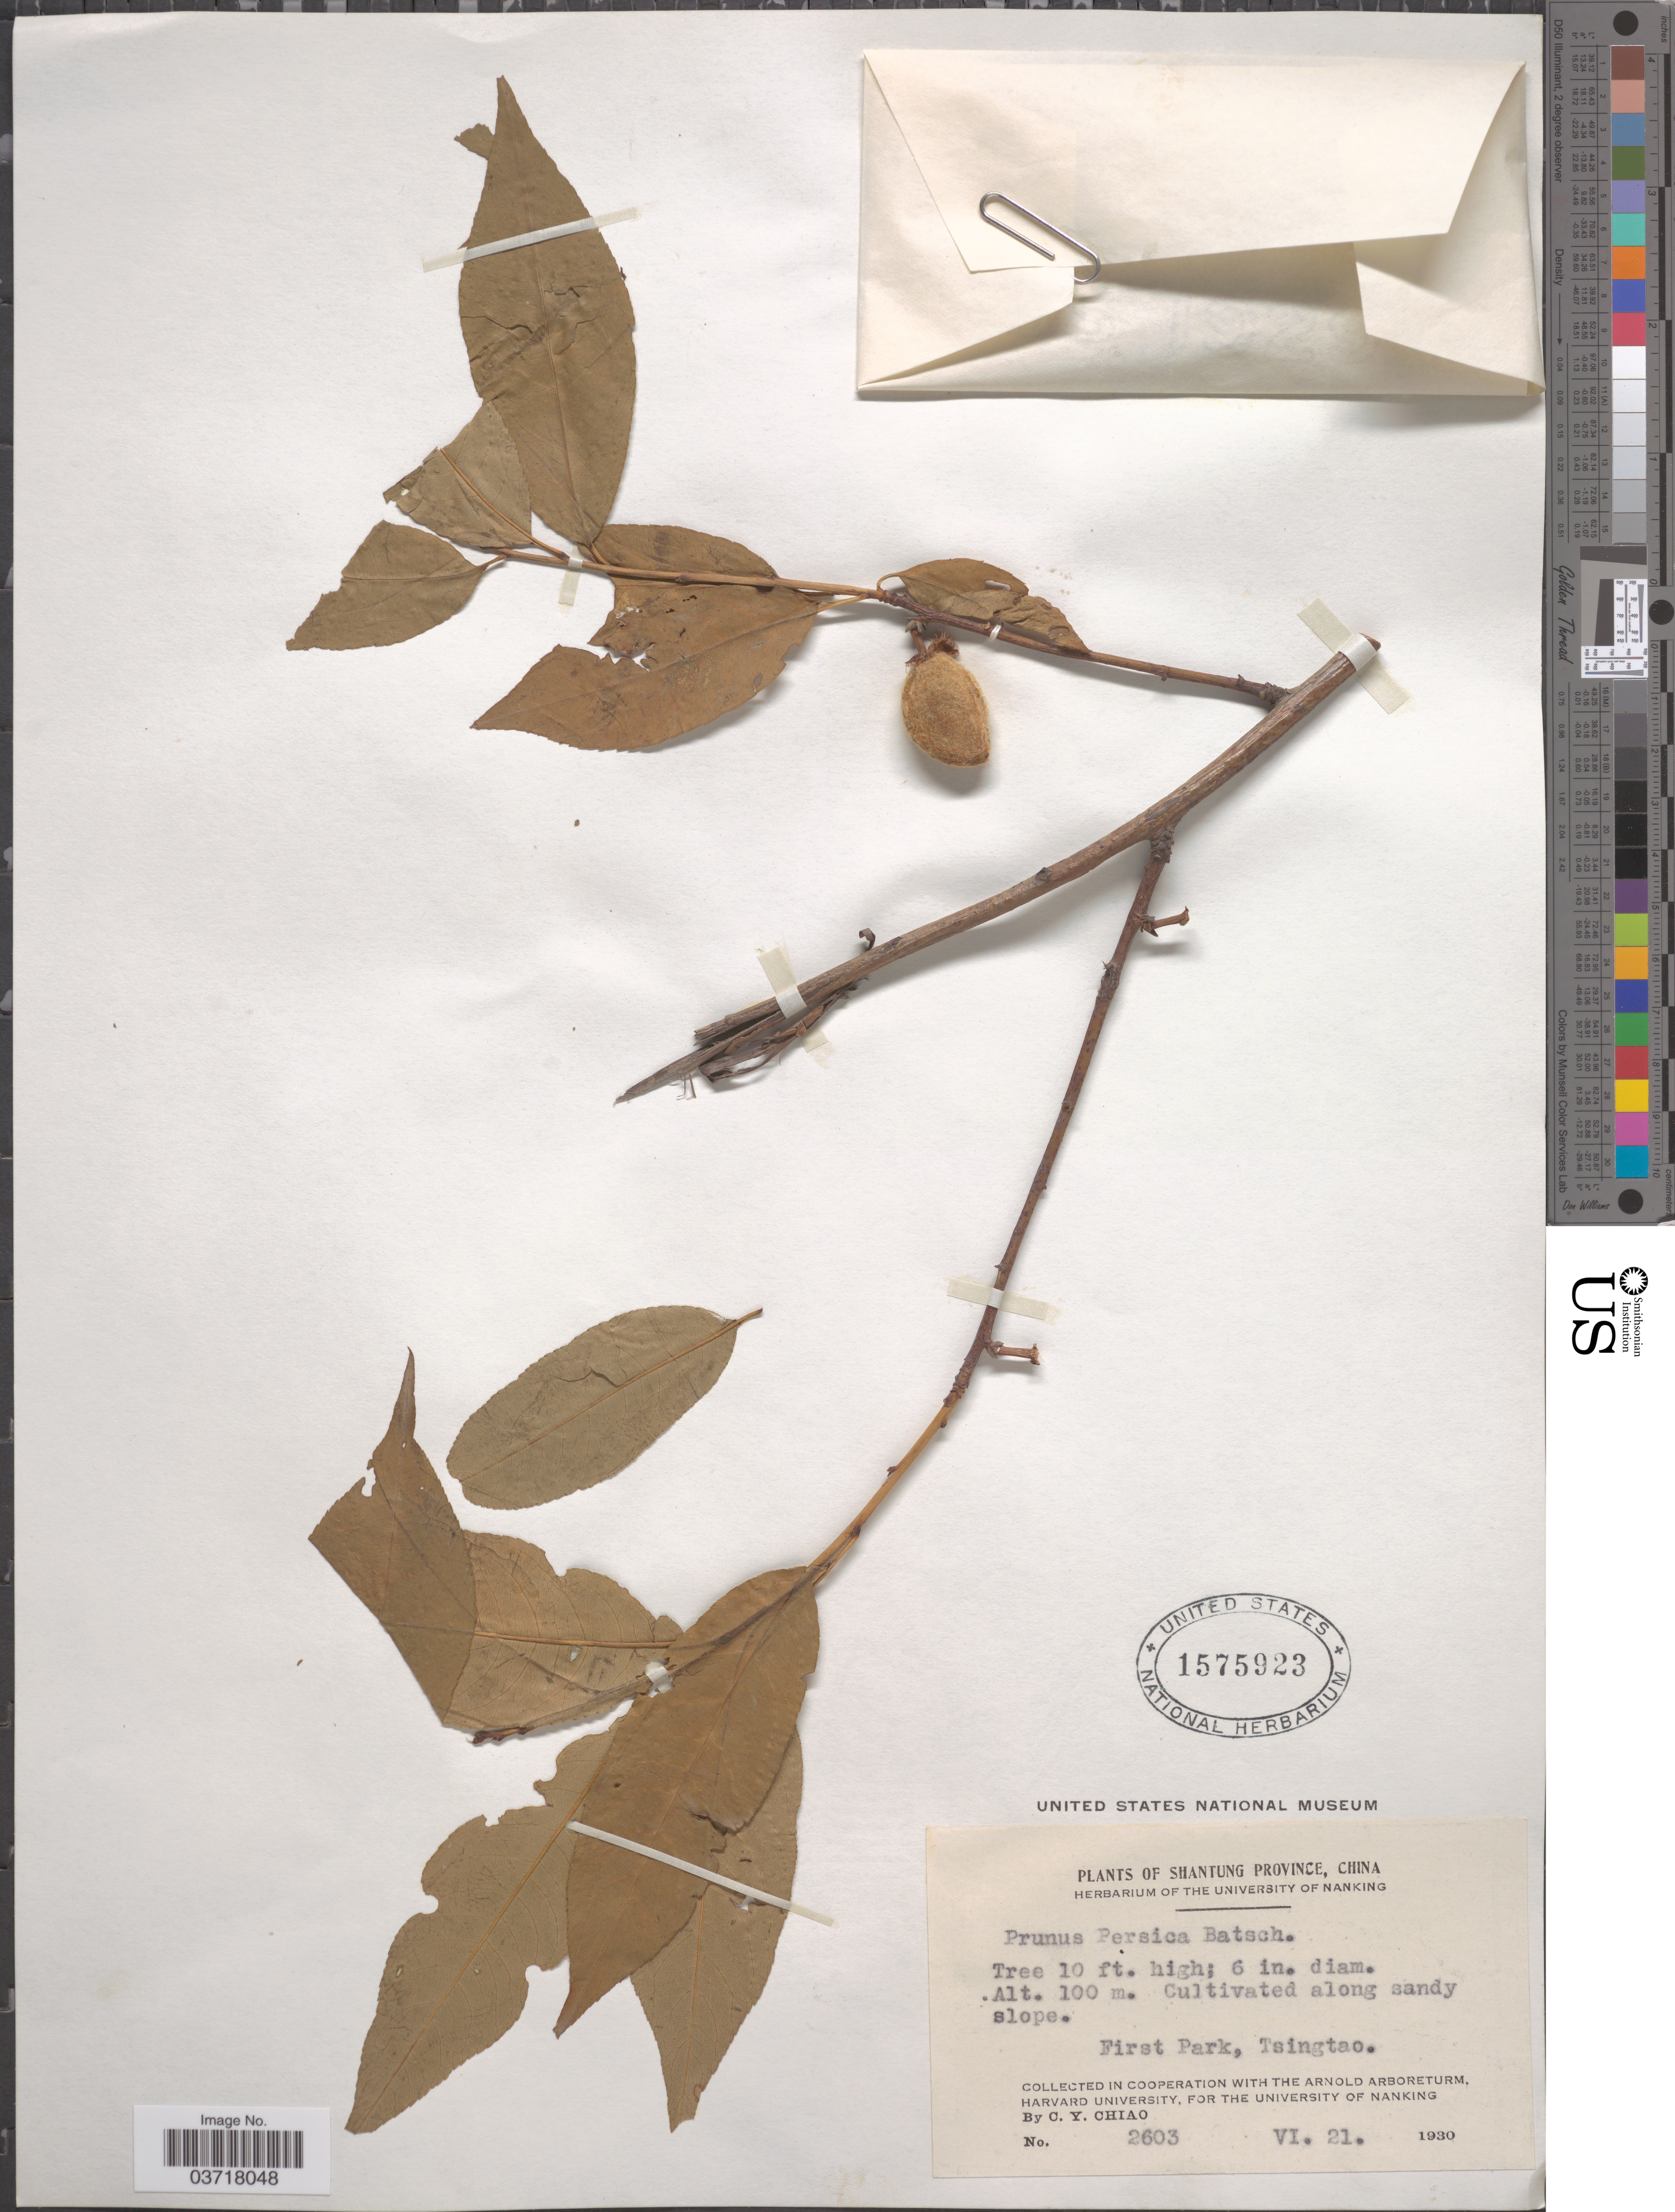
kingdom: Plantae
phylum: Tracheophyta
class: Magnoliopsida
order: Rosales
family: Rosaceae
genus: Prunus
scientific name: Prunus persica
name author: (L.) Batsch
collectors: C. Y. Chiao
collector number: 2603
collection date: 1930-06-21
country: China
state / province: Shandong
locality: Shantung Province. First Park, Tsingtao.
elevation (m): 100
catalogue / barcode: US 1575923